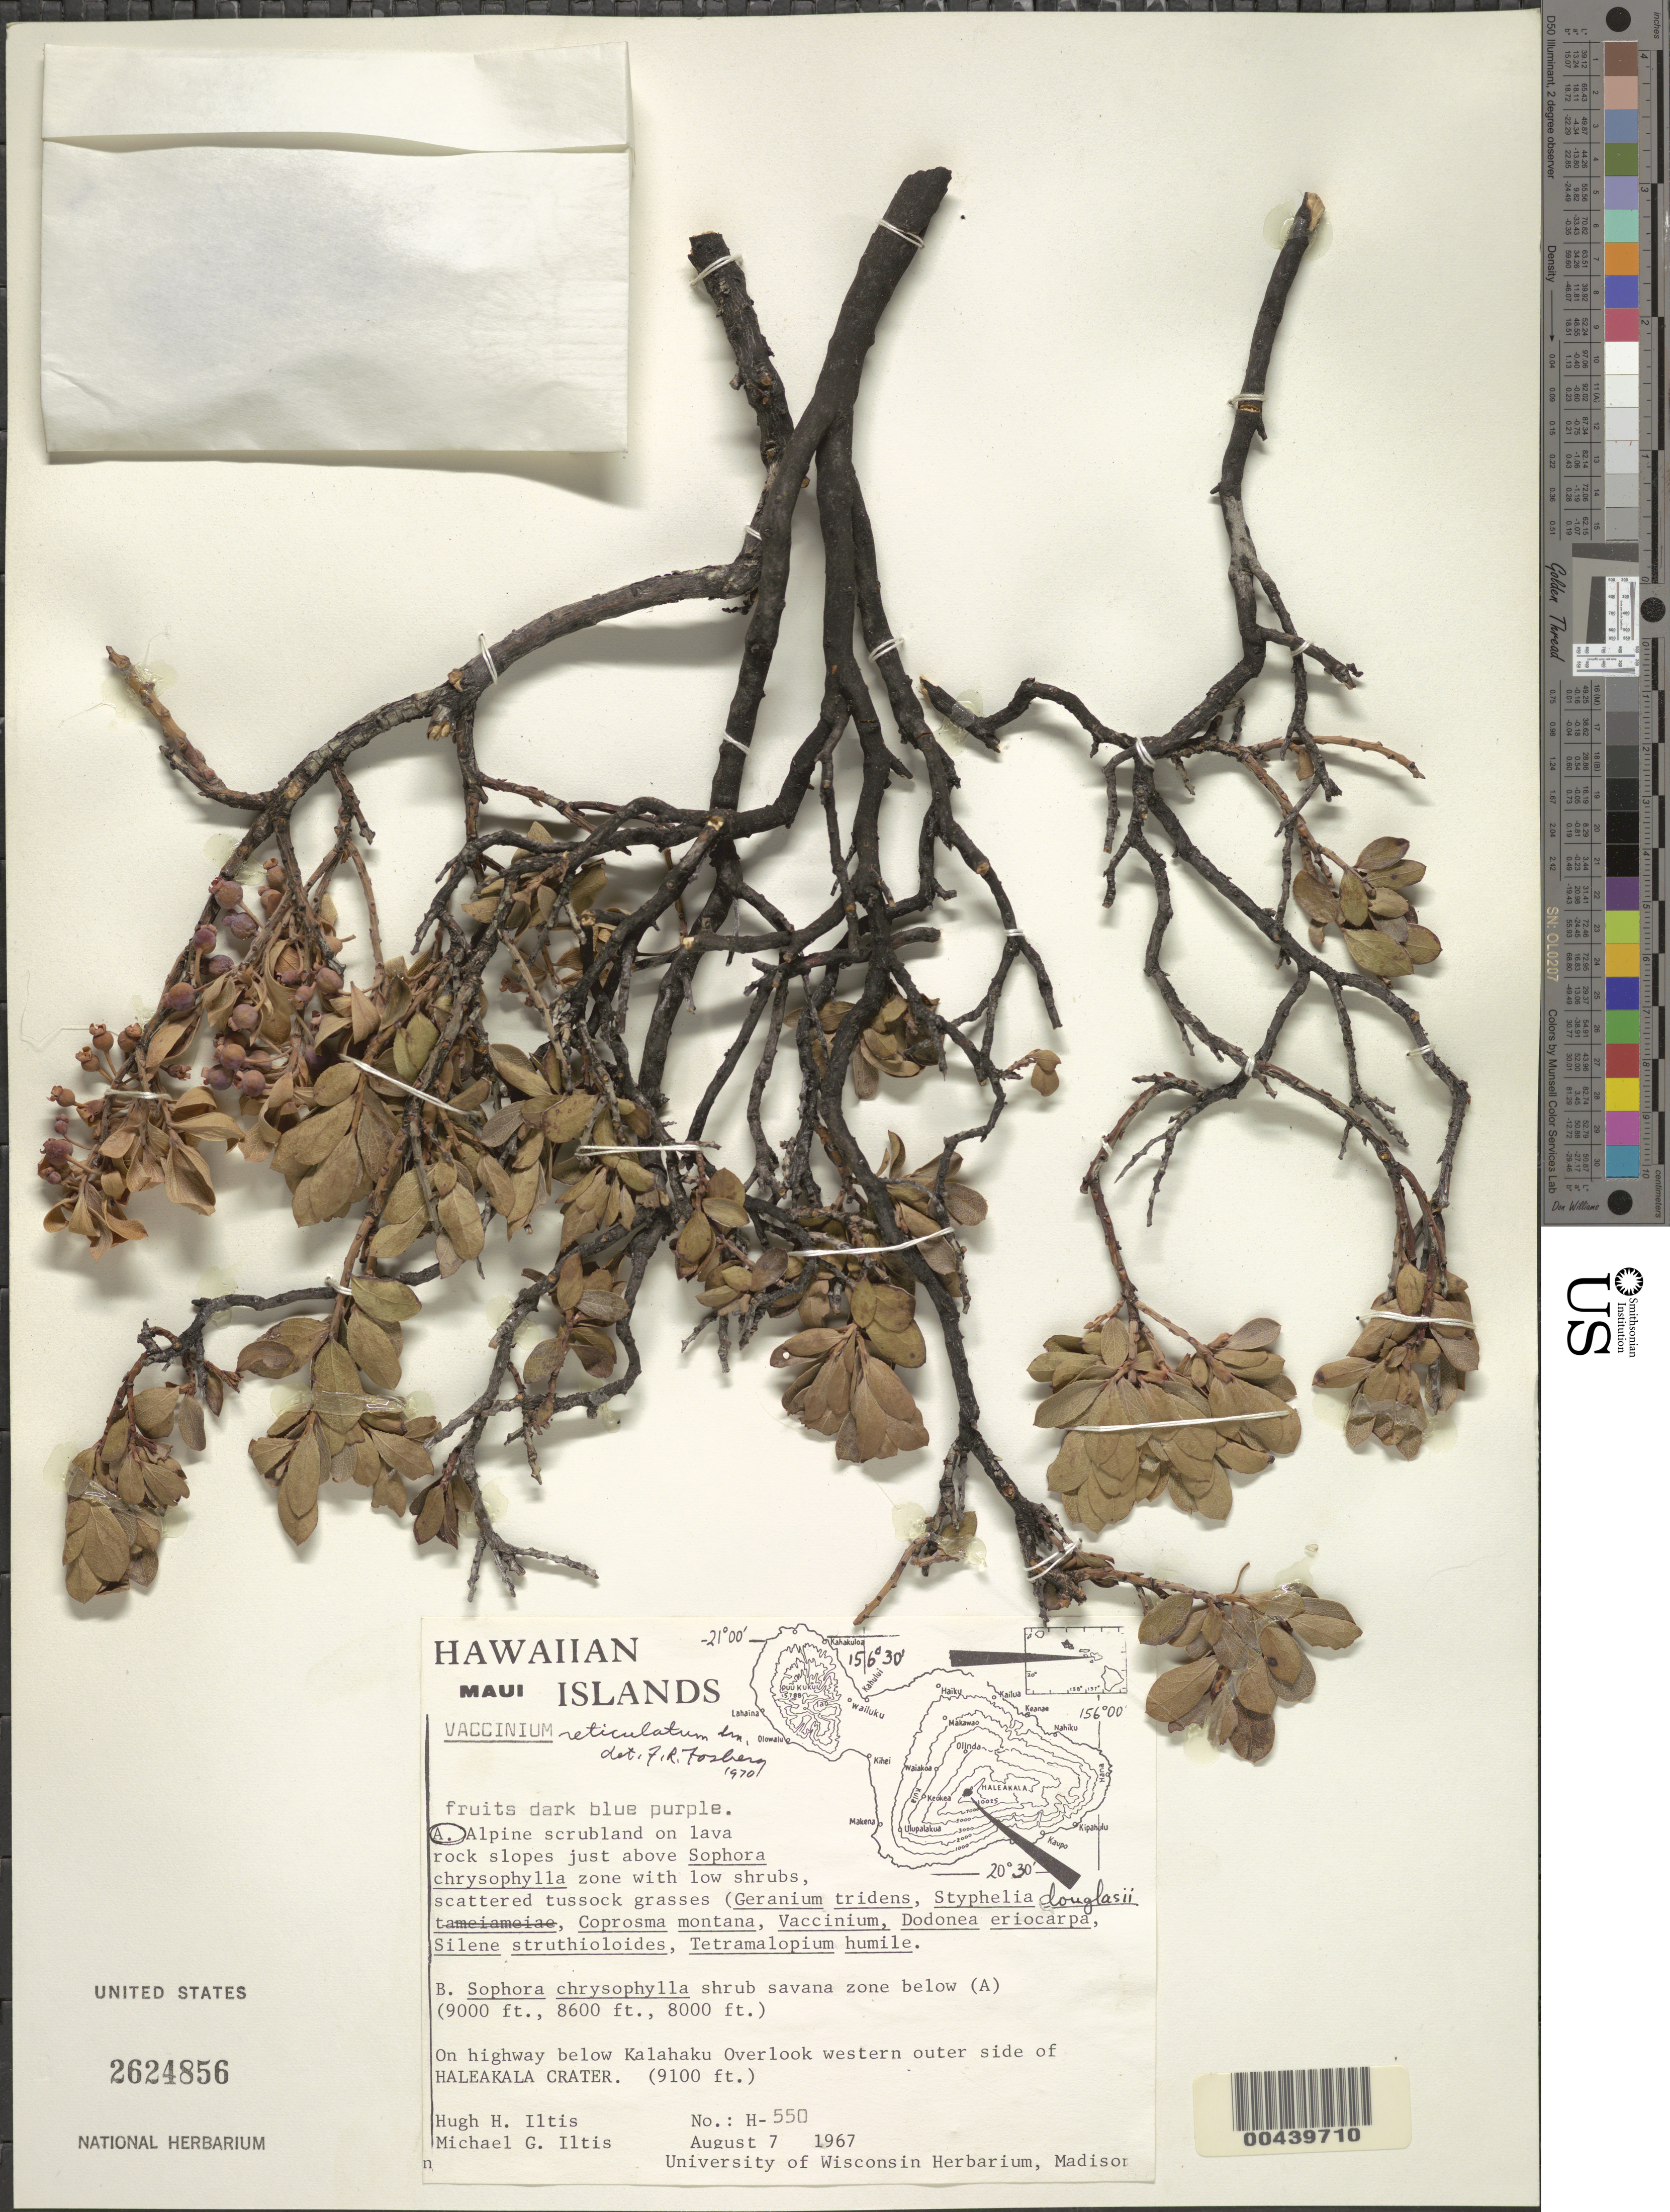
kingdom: Plantae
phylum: Tracheophyta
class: Magnoliopsida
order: Ericales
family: Ericaceae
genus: Vaccinium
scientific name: Vaccinium reticulatum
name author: Sm.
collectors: H. H. Iltis & M. G. Iltis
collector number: H-550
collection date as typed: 7 Aug 1967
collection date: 1967-08-07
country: United States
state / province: Hawaii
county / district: Maui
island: Maui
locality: On highway below Kalahaku Overlook western outer side of Haleakala Crater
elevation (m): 2774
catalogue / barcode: US 2624856